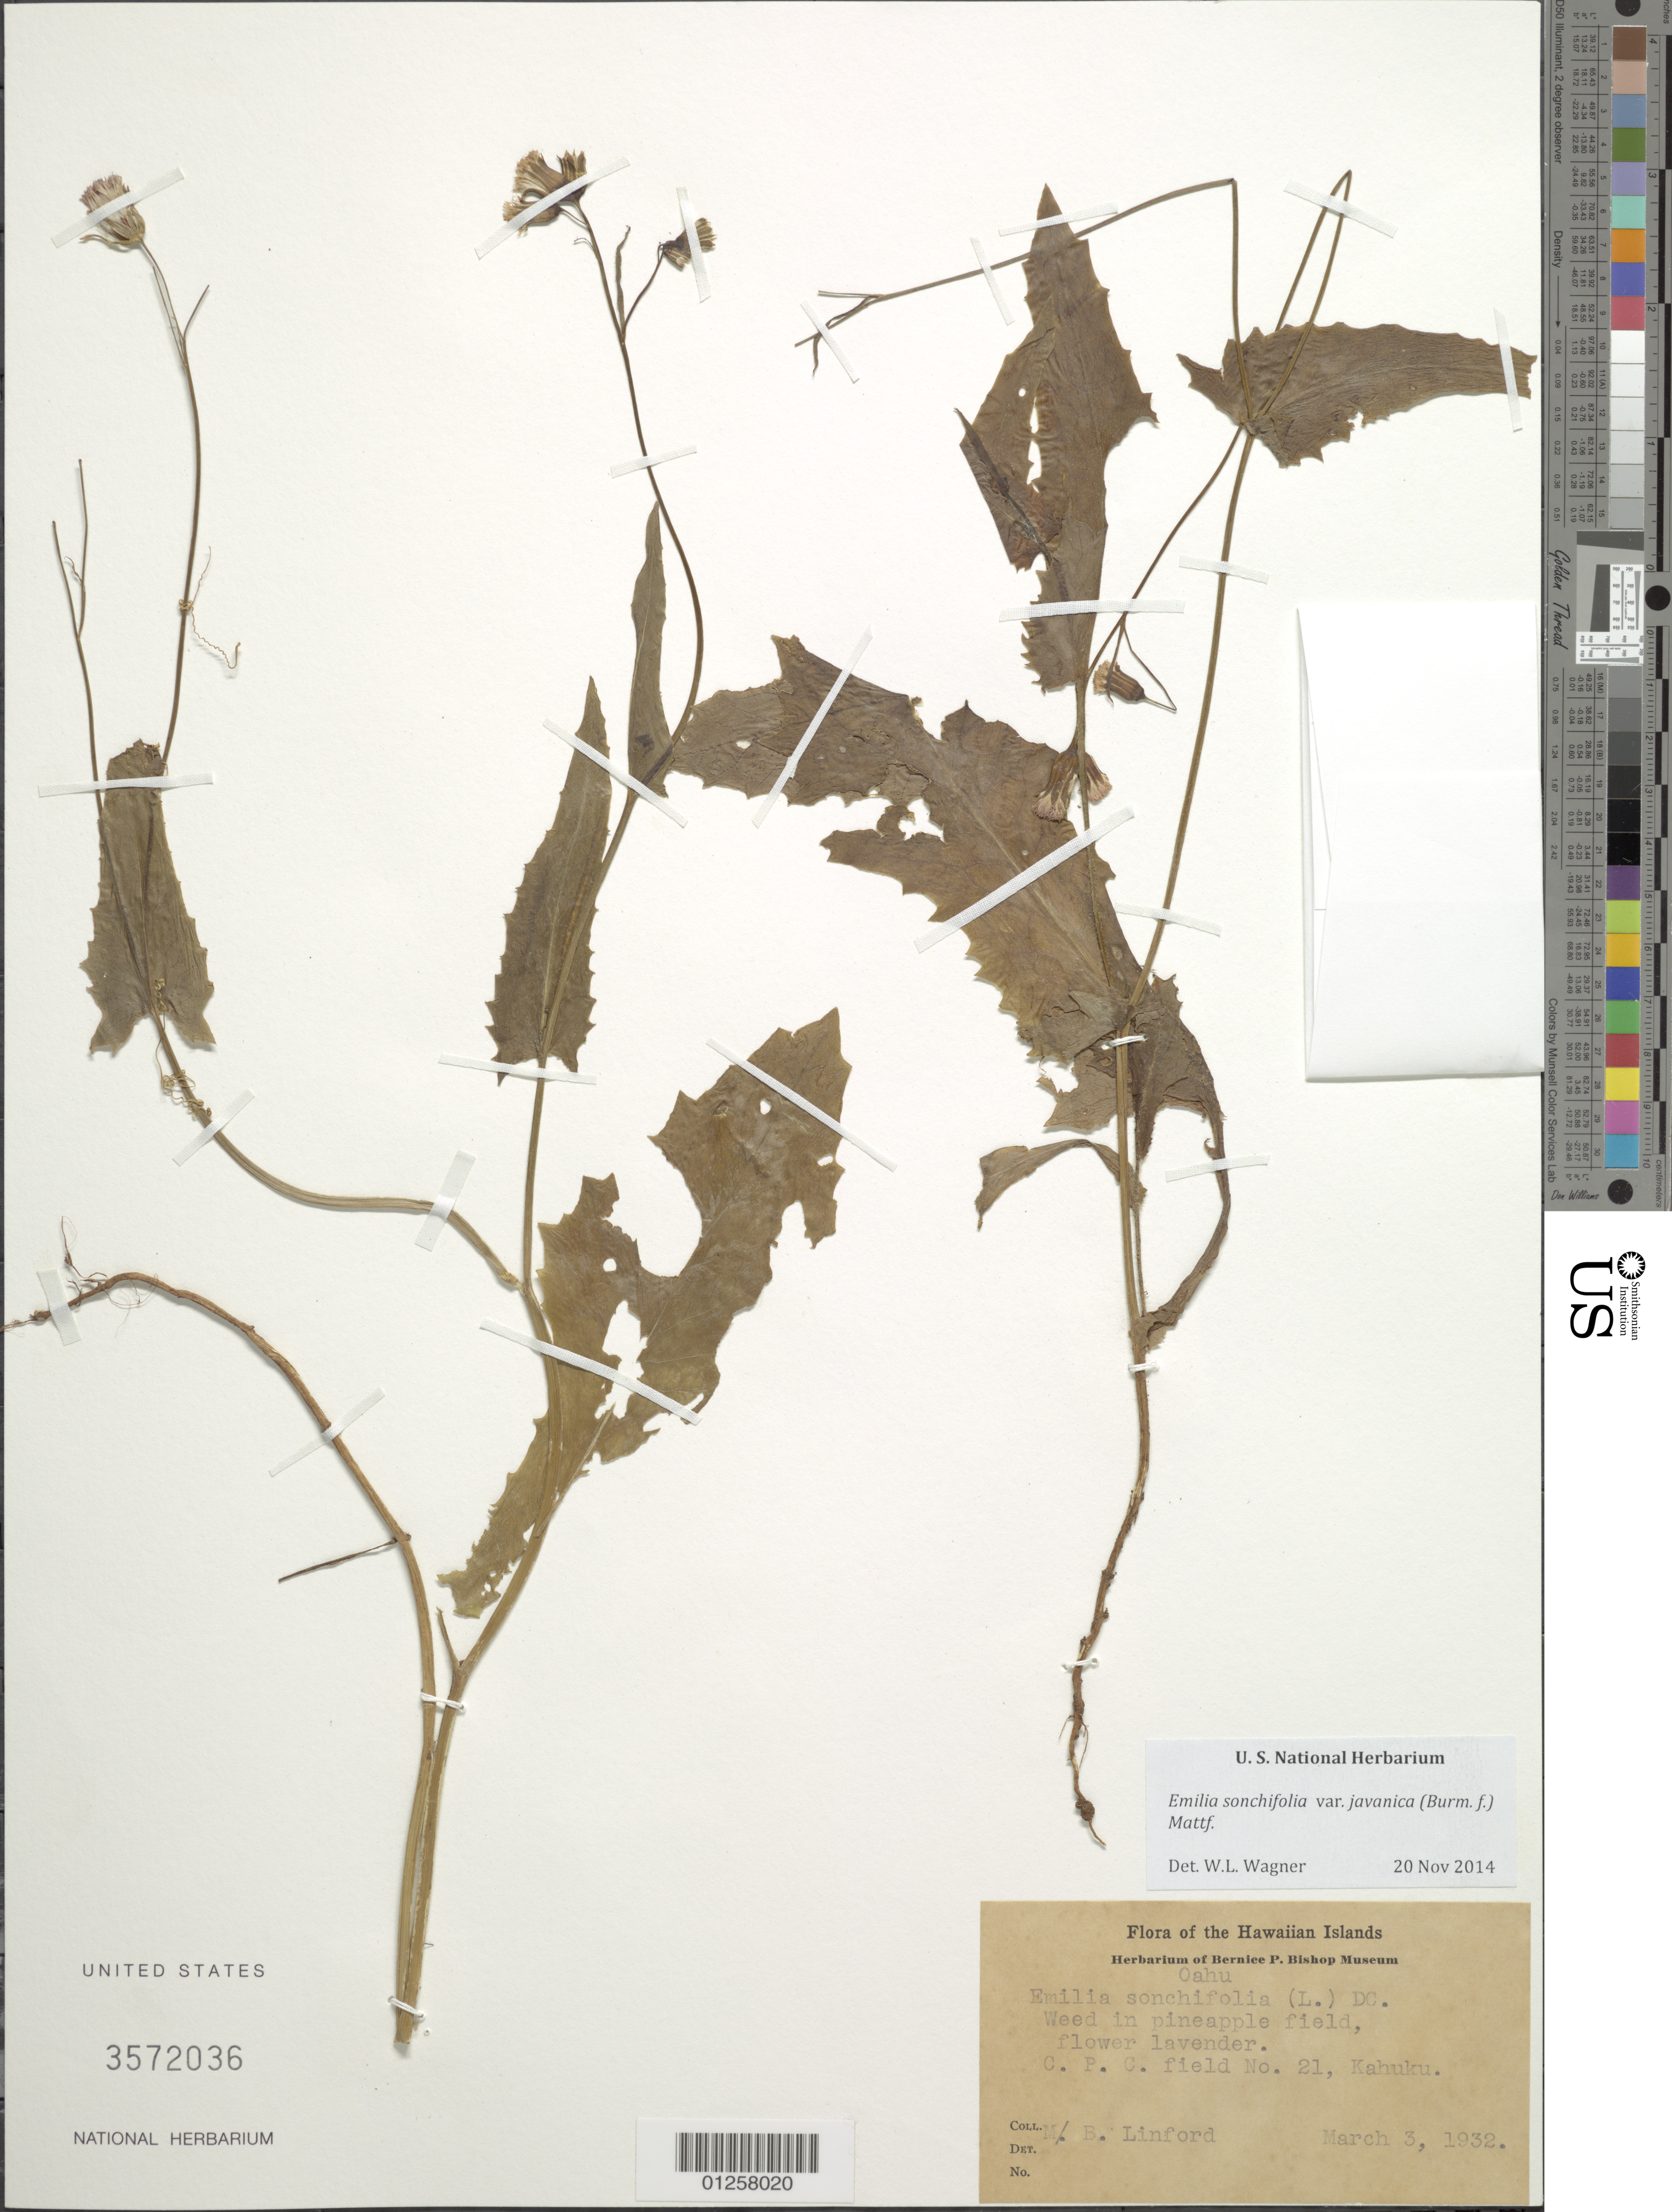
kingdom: Plantae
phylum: Tracheophyta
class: Magnoliopsida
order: Asterales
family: Asteraceae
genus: Emilia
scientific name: Emilia sonchifolia var. javanica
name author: (Burm. f.) Mattf.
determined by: Wagner, W. L., (BOT), Smithsonian Institution - National Museum of Natural History (UNITED STATES)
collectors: M. Linford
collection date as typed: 3 Mar 1932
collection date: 1932-03-03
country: United States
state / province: Hawaii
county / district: Honolulu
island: Oahu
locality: Weed in pineapple field, C.P.C. field no. 21, Kahuku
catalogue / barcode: US 3572036